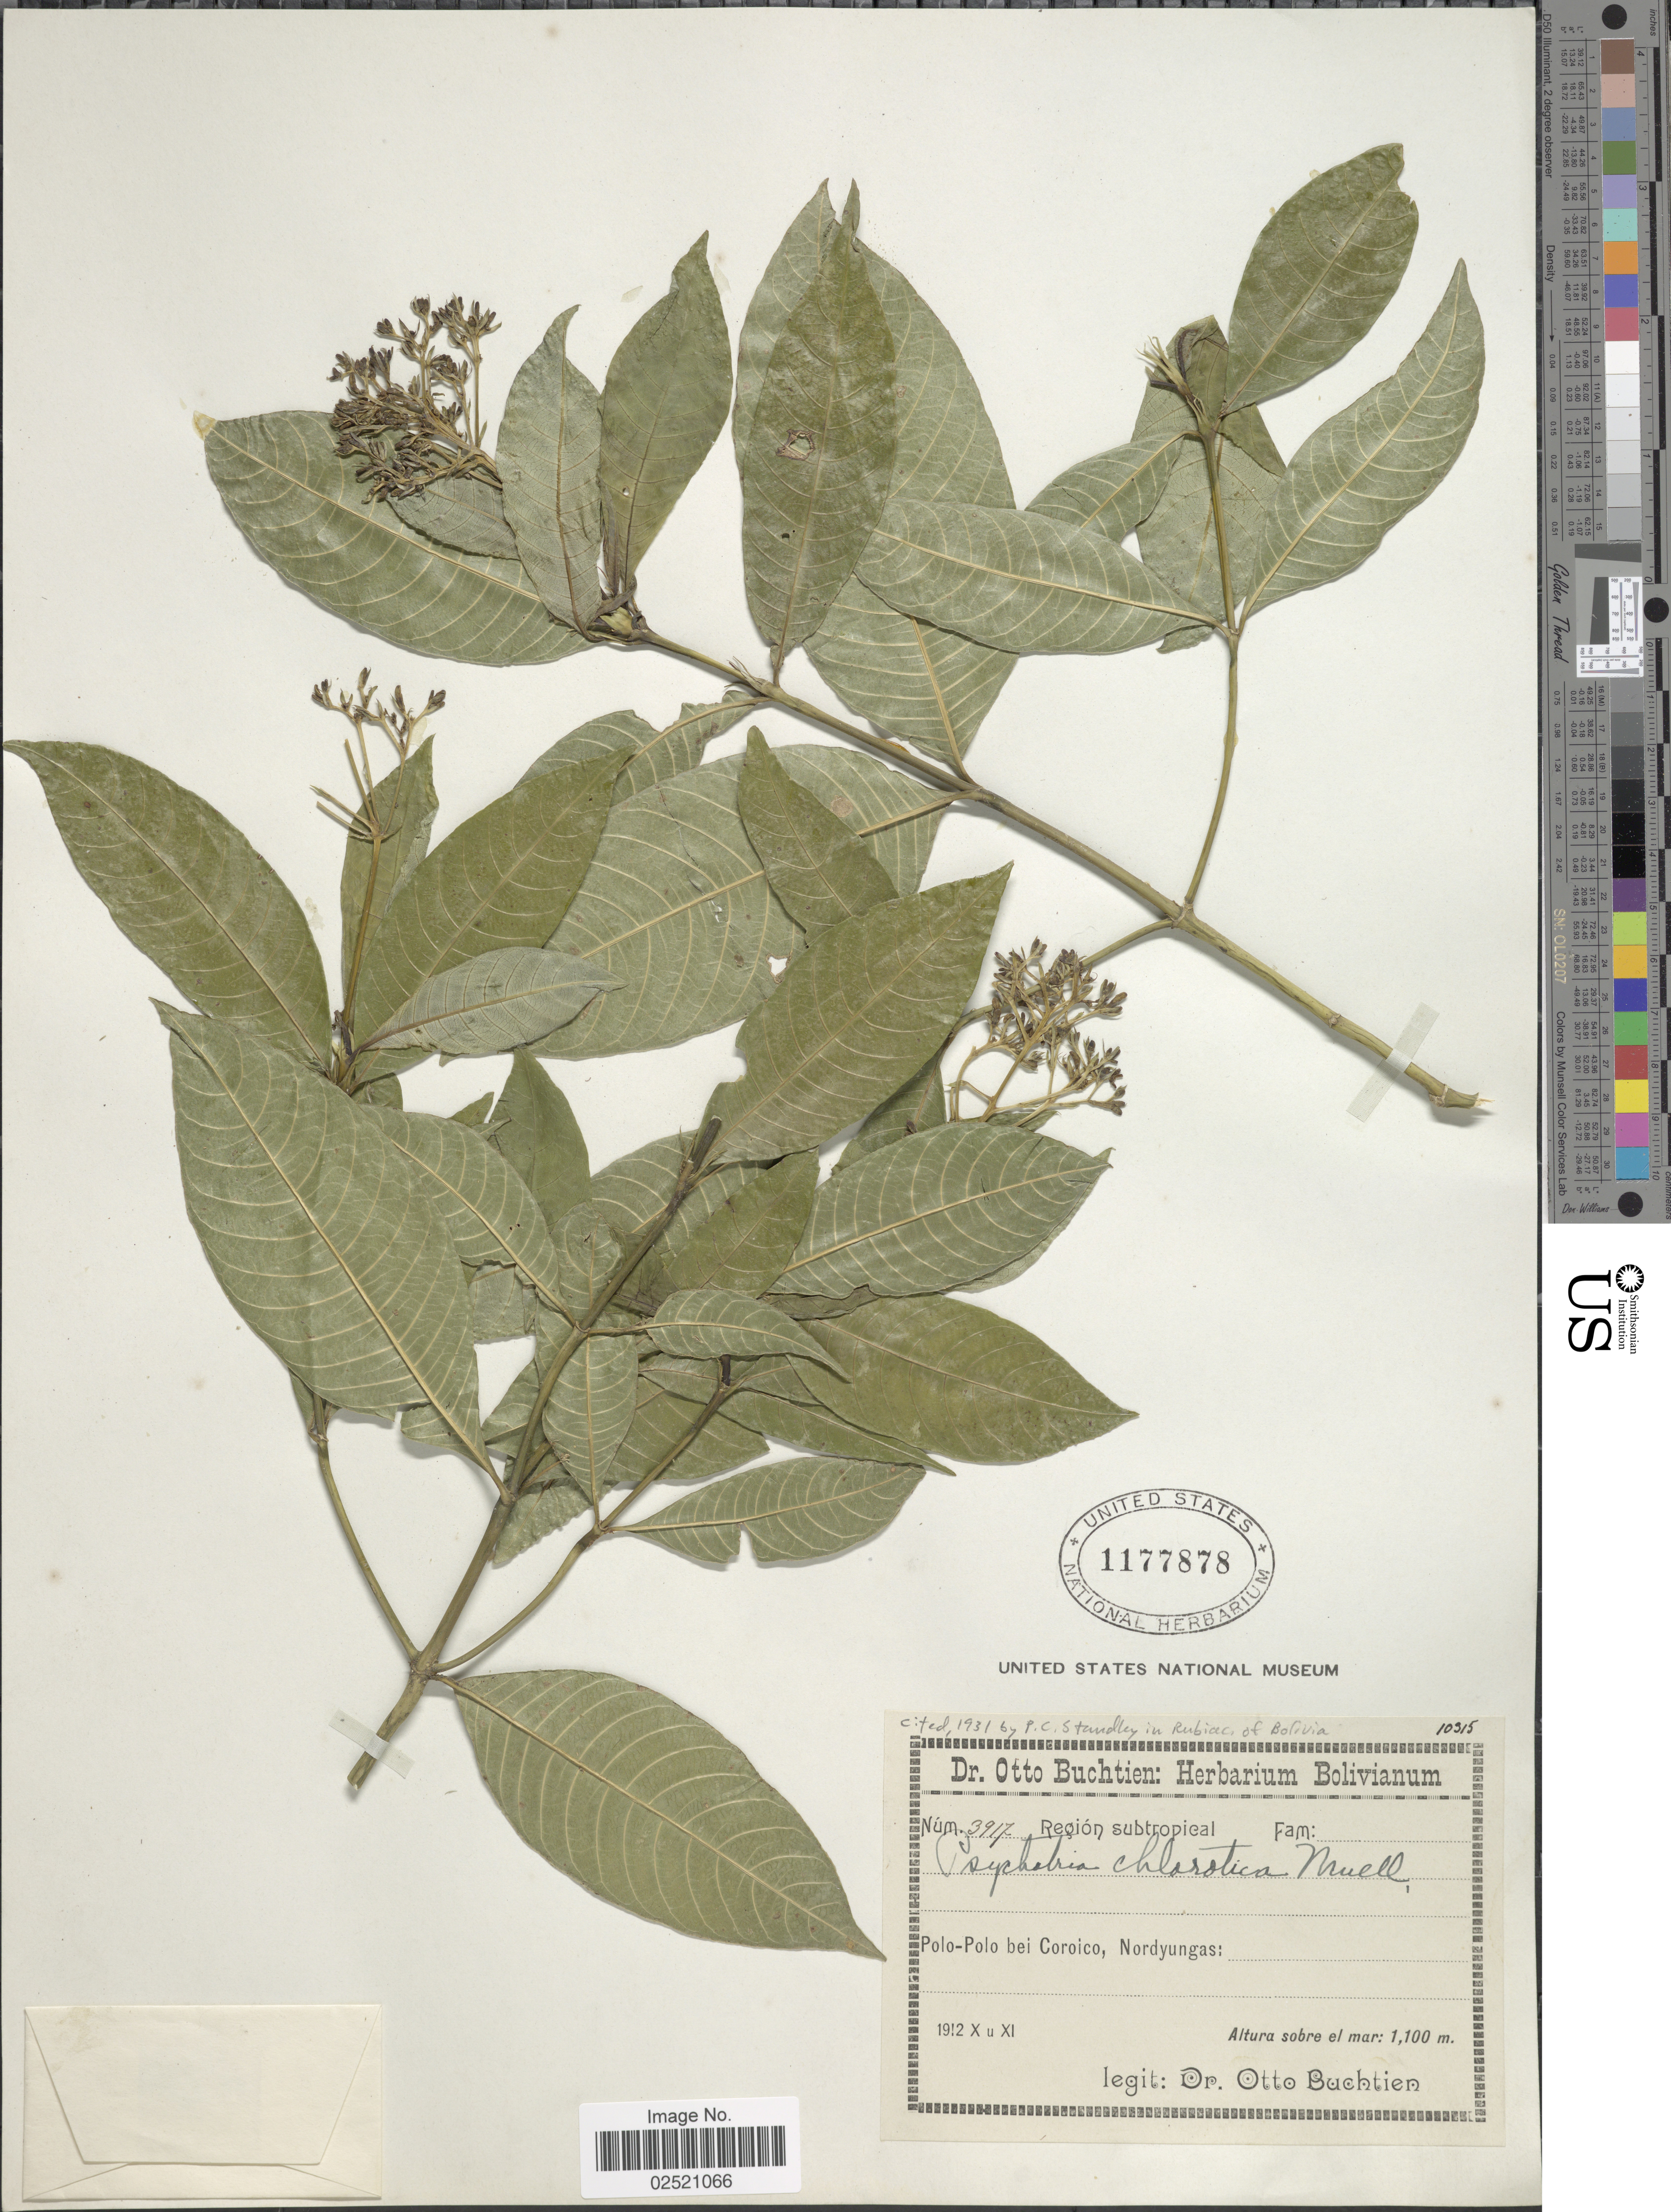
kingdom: Plantae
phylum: Tracheophyta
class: Magnoliopsida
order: Gentianales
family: Rubiaceae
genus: Psychotria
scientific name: Psychotria capitata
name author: Ruiz & Pav.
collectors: O. Buchtien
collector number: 3917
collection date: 1912-10/1912-11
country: Bolivia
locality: Polo-polo bei Coroico, Nordyungas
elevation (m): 1100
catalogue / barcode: US 1177878